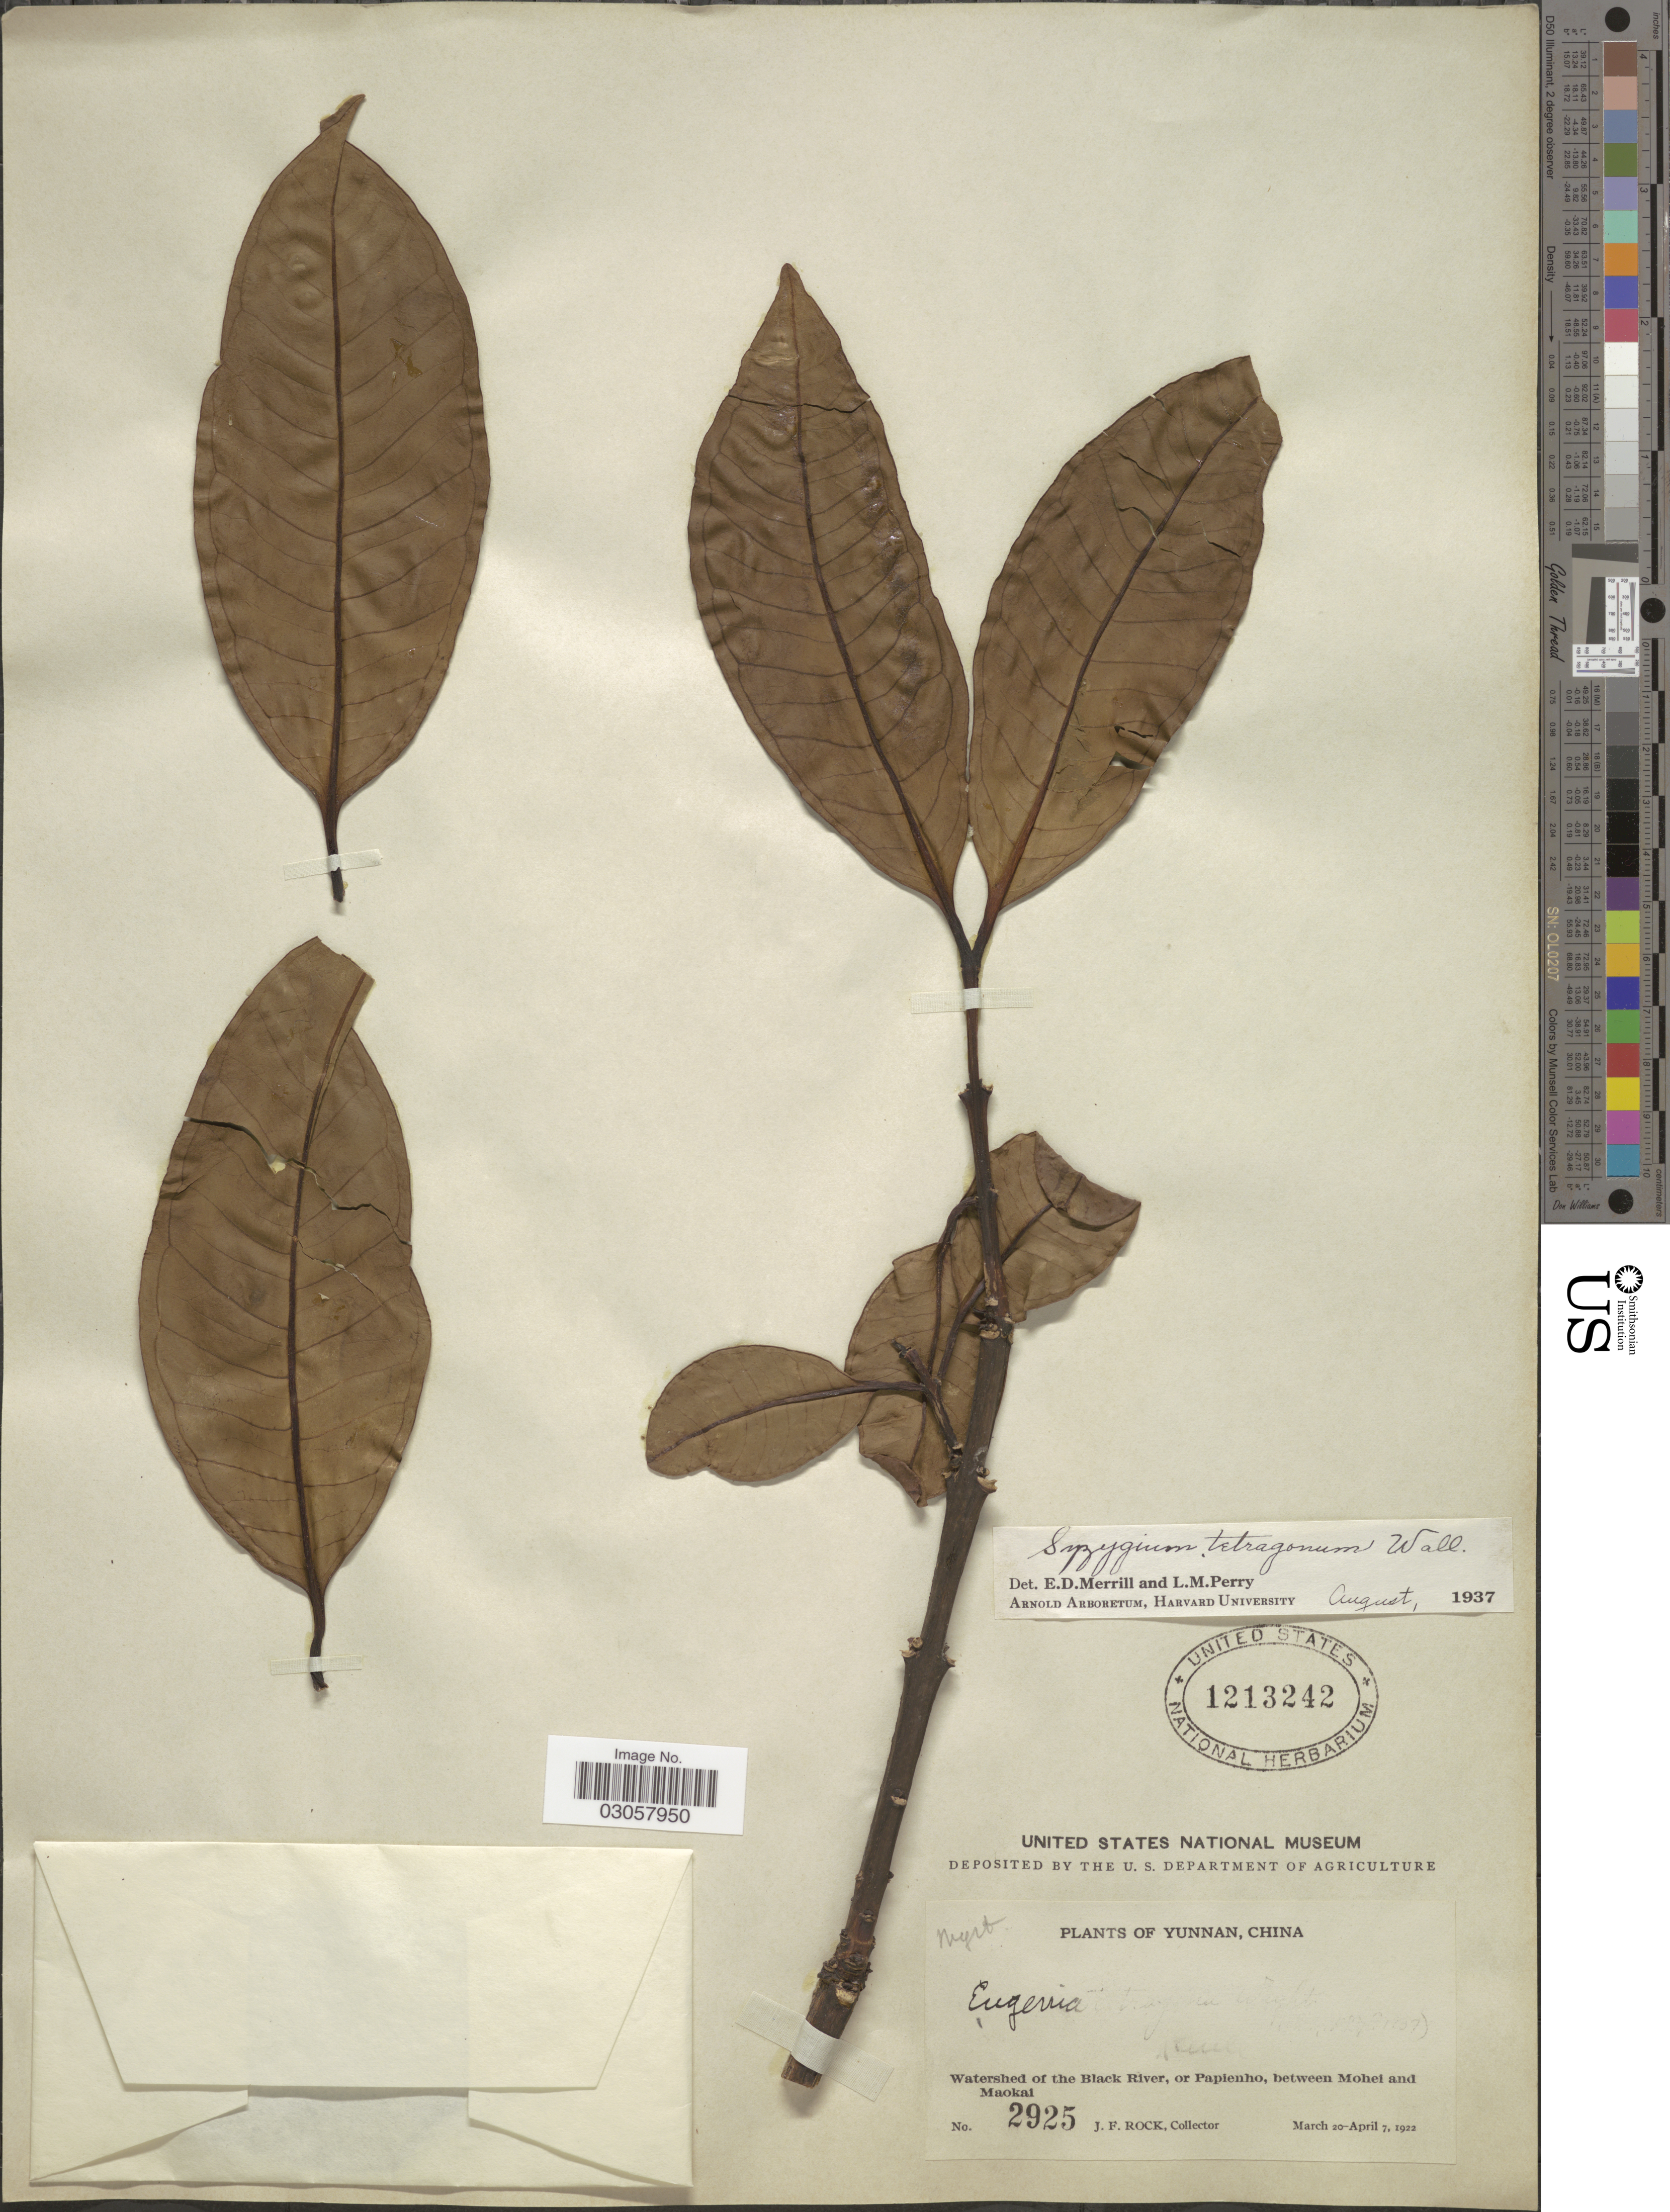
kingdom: Plantae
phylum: Tracheophyta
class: Magnoliopsida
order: Myrtales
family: Myrtaceae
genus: Syzygium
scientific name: Syzygium tetragonum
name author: (Wight) Wall. ex Walp.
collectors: J. Rock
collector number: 2925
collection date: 1922-03-20/1922-04-07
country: China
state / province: Yunnan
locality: Watershed of the Black River, or Papienho, between Mohei and Maokai.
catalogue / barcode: US 1213242